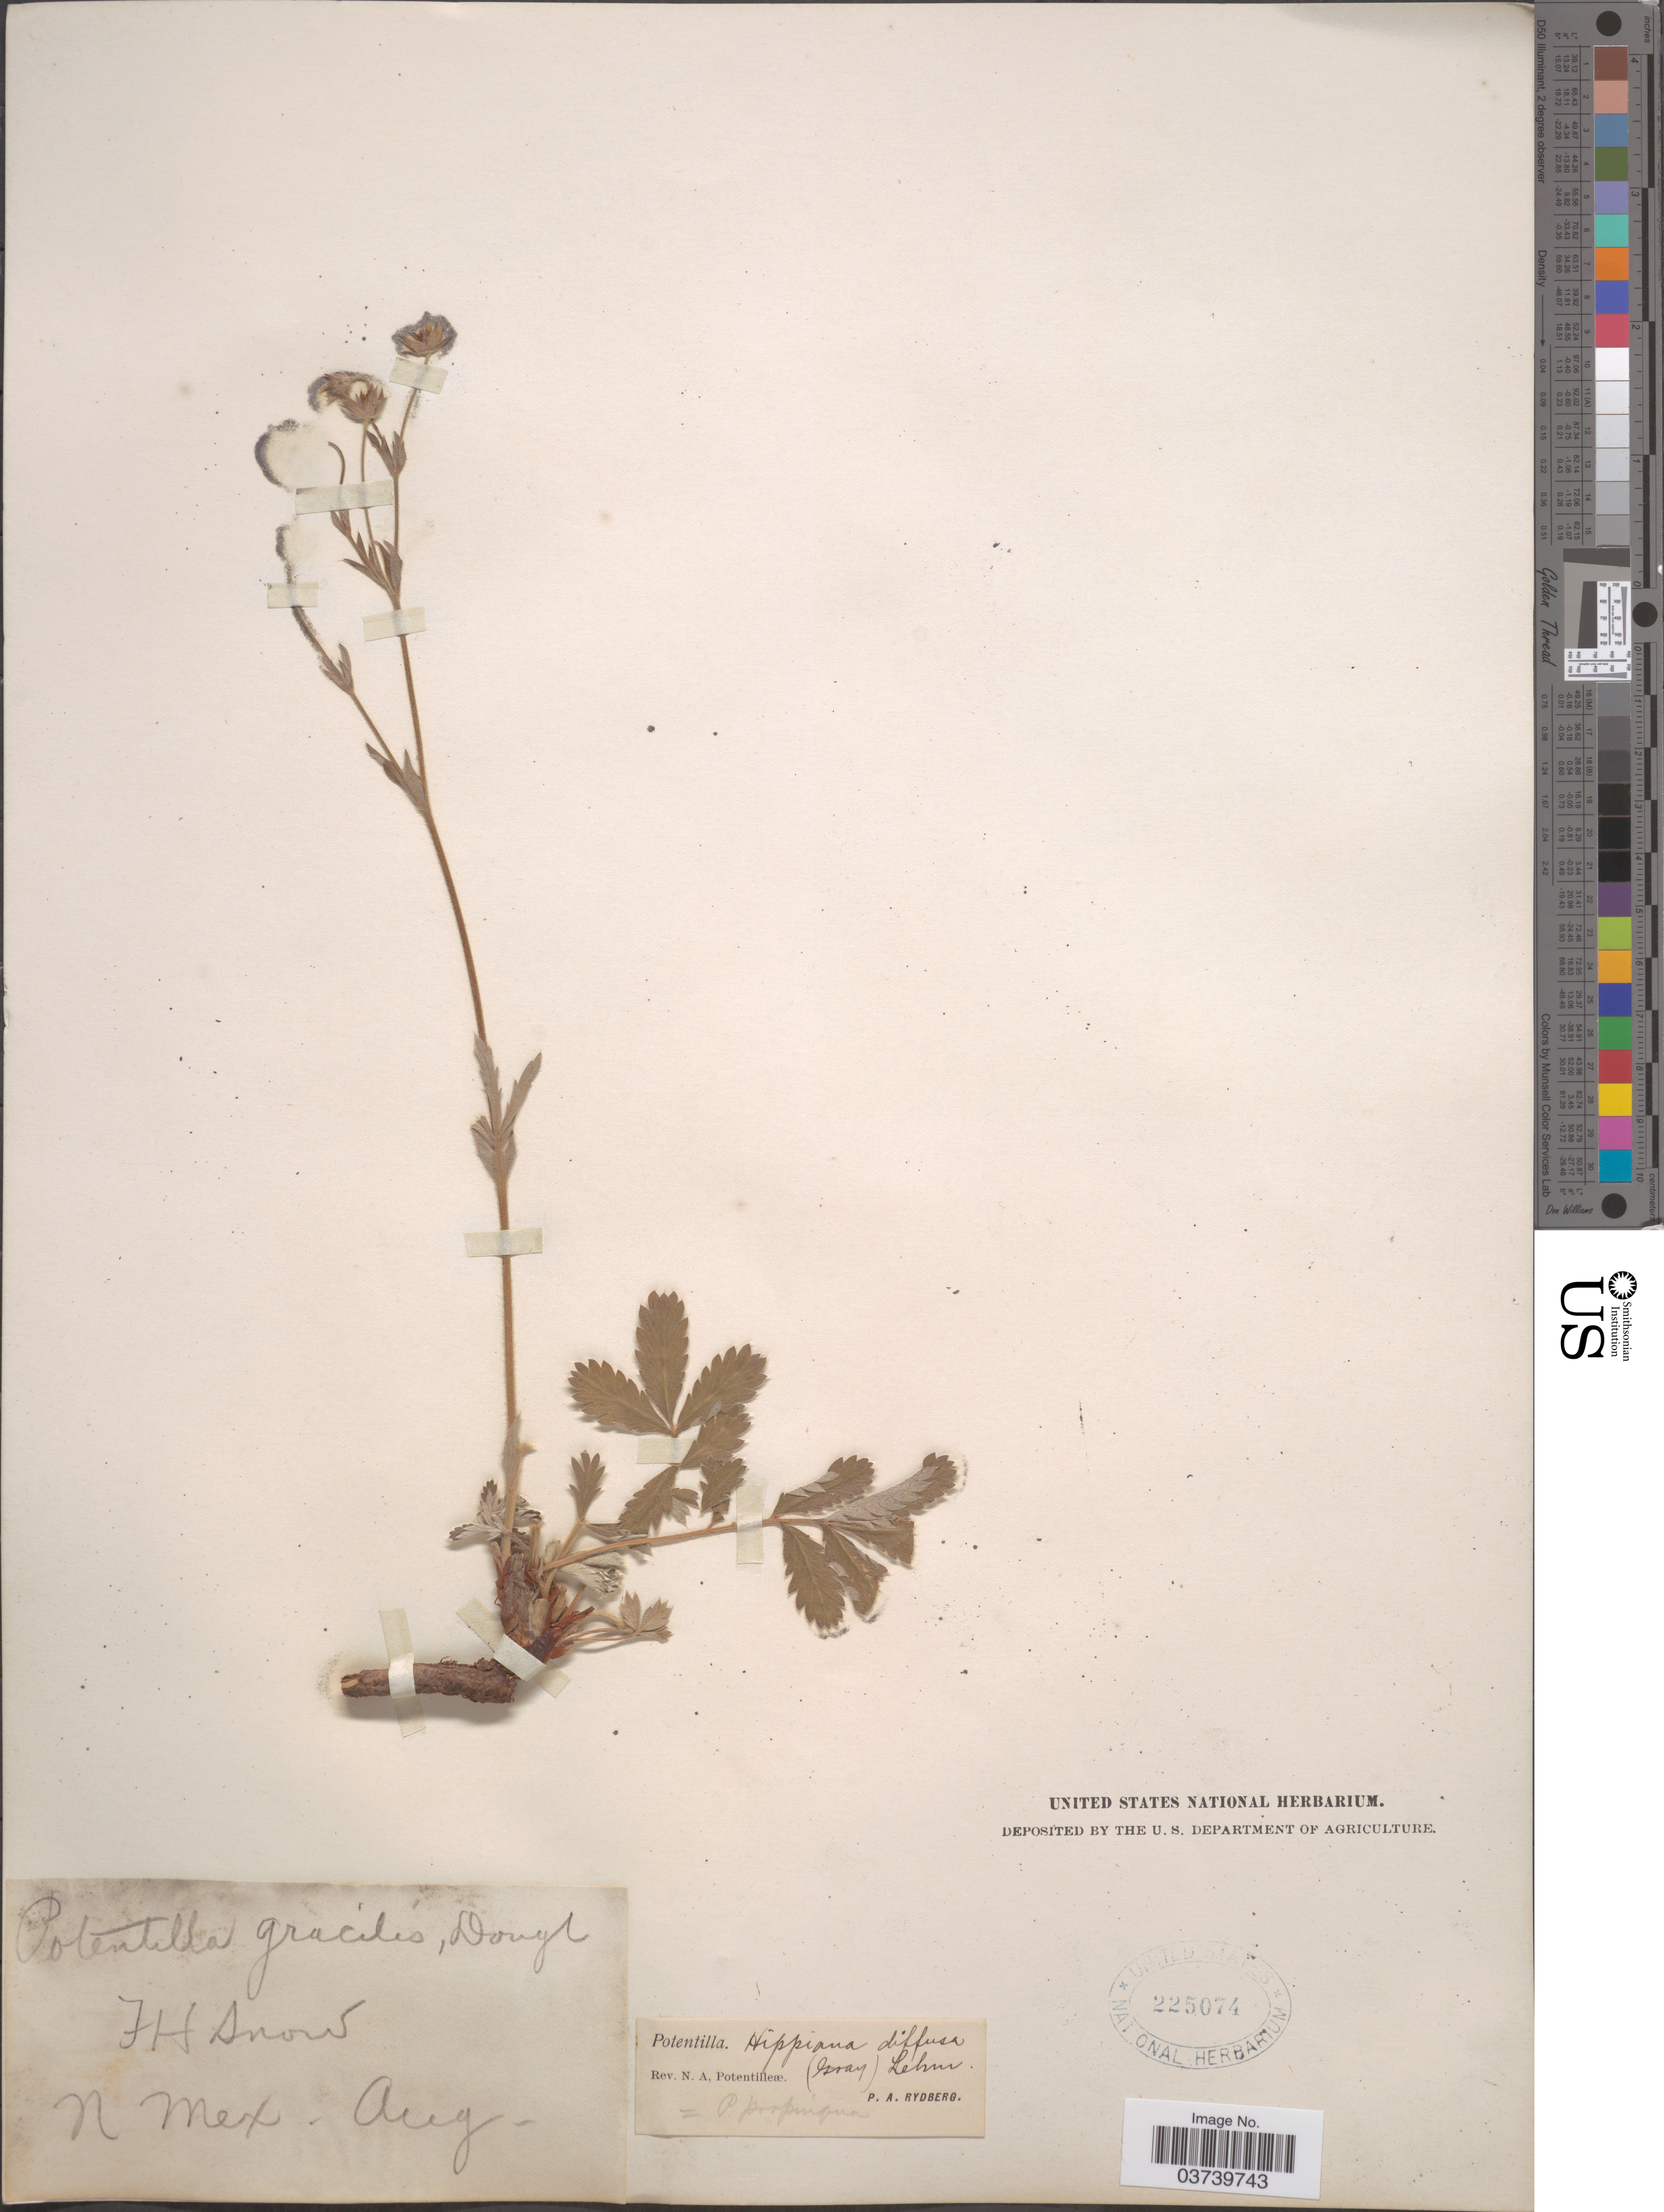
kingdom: Plantae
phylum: Tracheophyta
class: Magnoliopsida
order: Rosales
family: Rosaceae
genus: Potentilla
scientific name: Potentilla hippiana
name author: Lehm.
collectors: F. H. Snow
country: United States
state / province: New Mexico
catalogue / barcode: US 225074